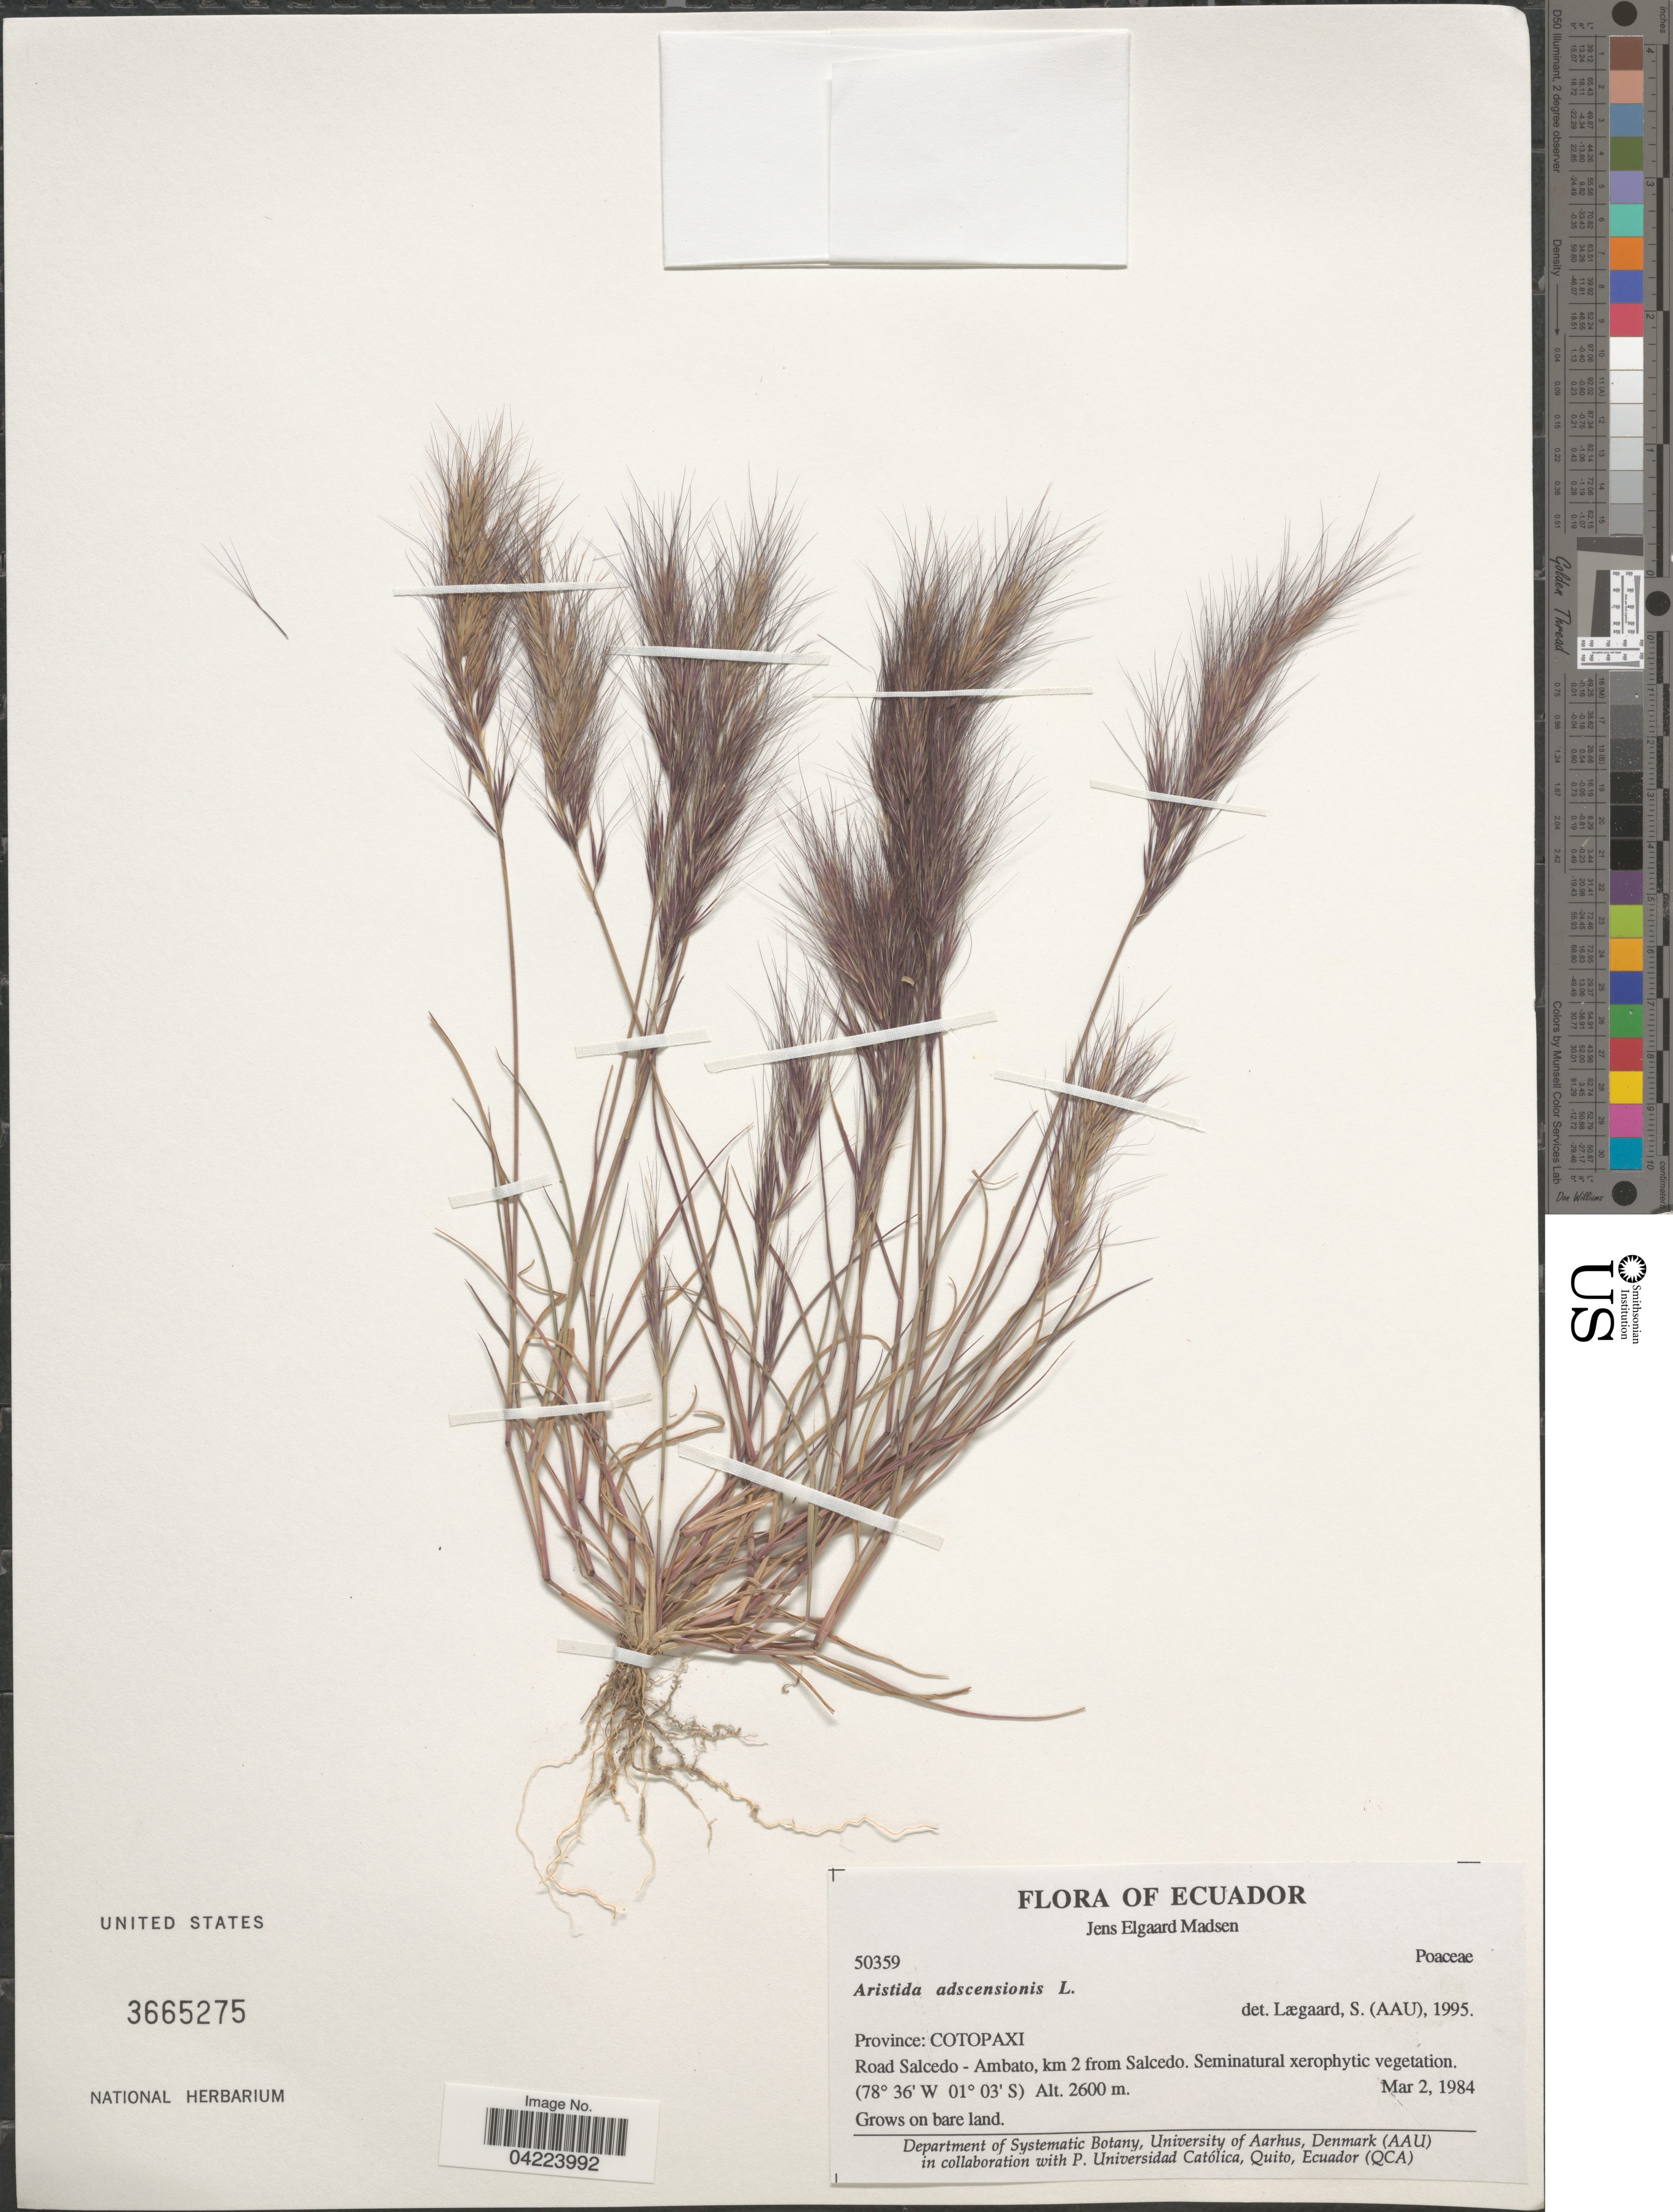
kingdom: Plantae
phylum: Tracheophyta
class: Liliopsida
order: Poales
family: Poaceae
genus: Aristida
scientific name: Aristida adscensionis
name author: L.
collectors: J. E. Madsen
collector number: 50359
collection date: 1984-03-02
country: Ecuador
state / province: Cotopaxi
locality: Road Salcedo - Ambato, km 2 from Salcedo. Seminatural xerophytic vegetation. Grows on bare land.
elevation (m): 2600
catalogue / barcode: US 3665275